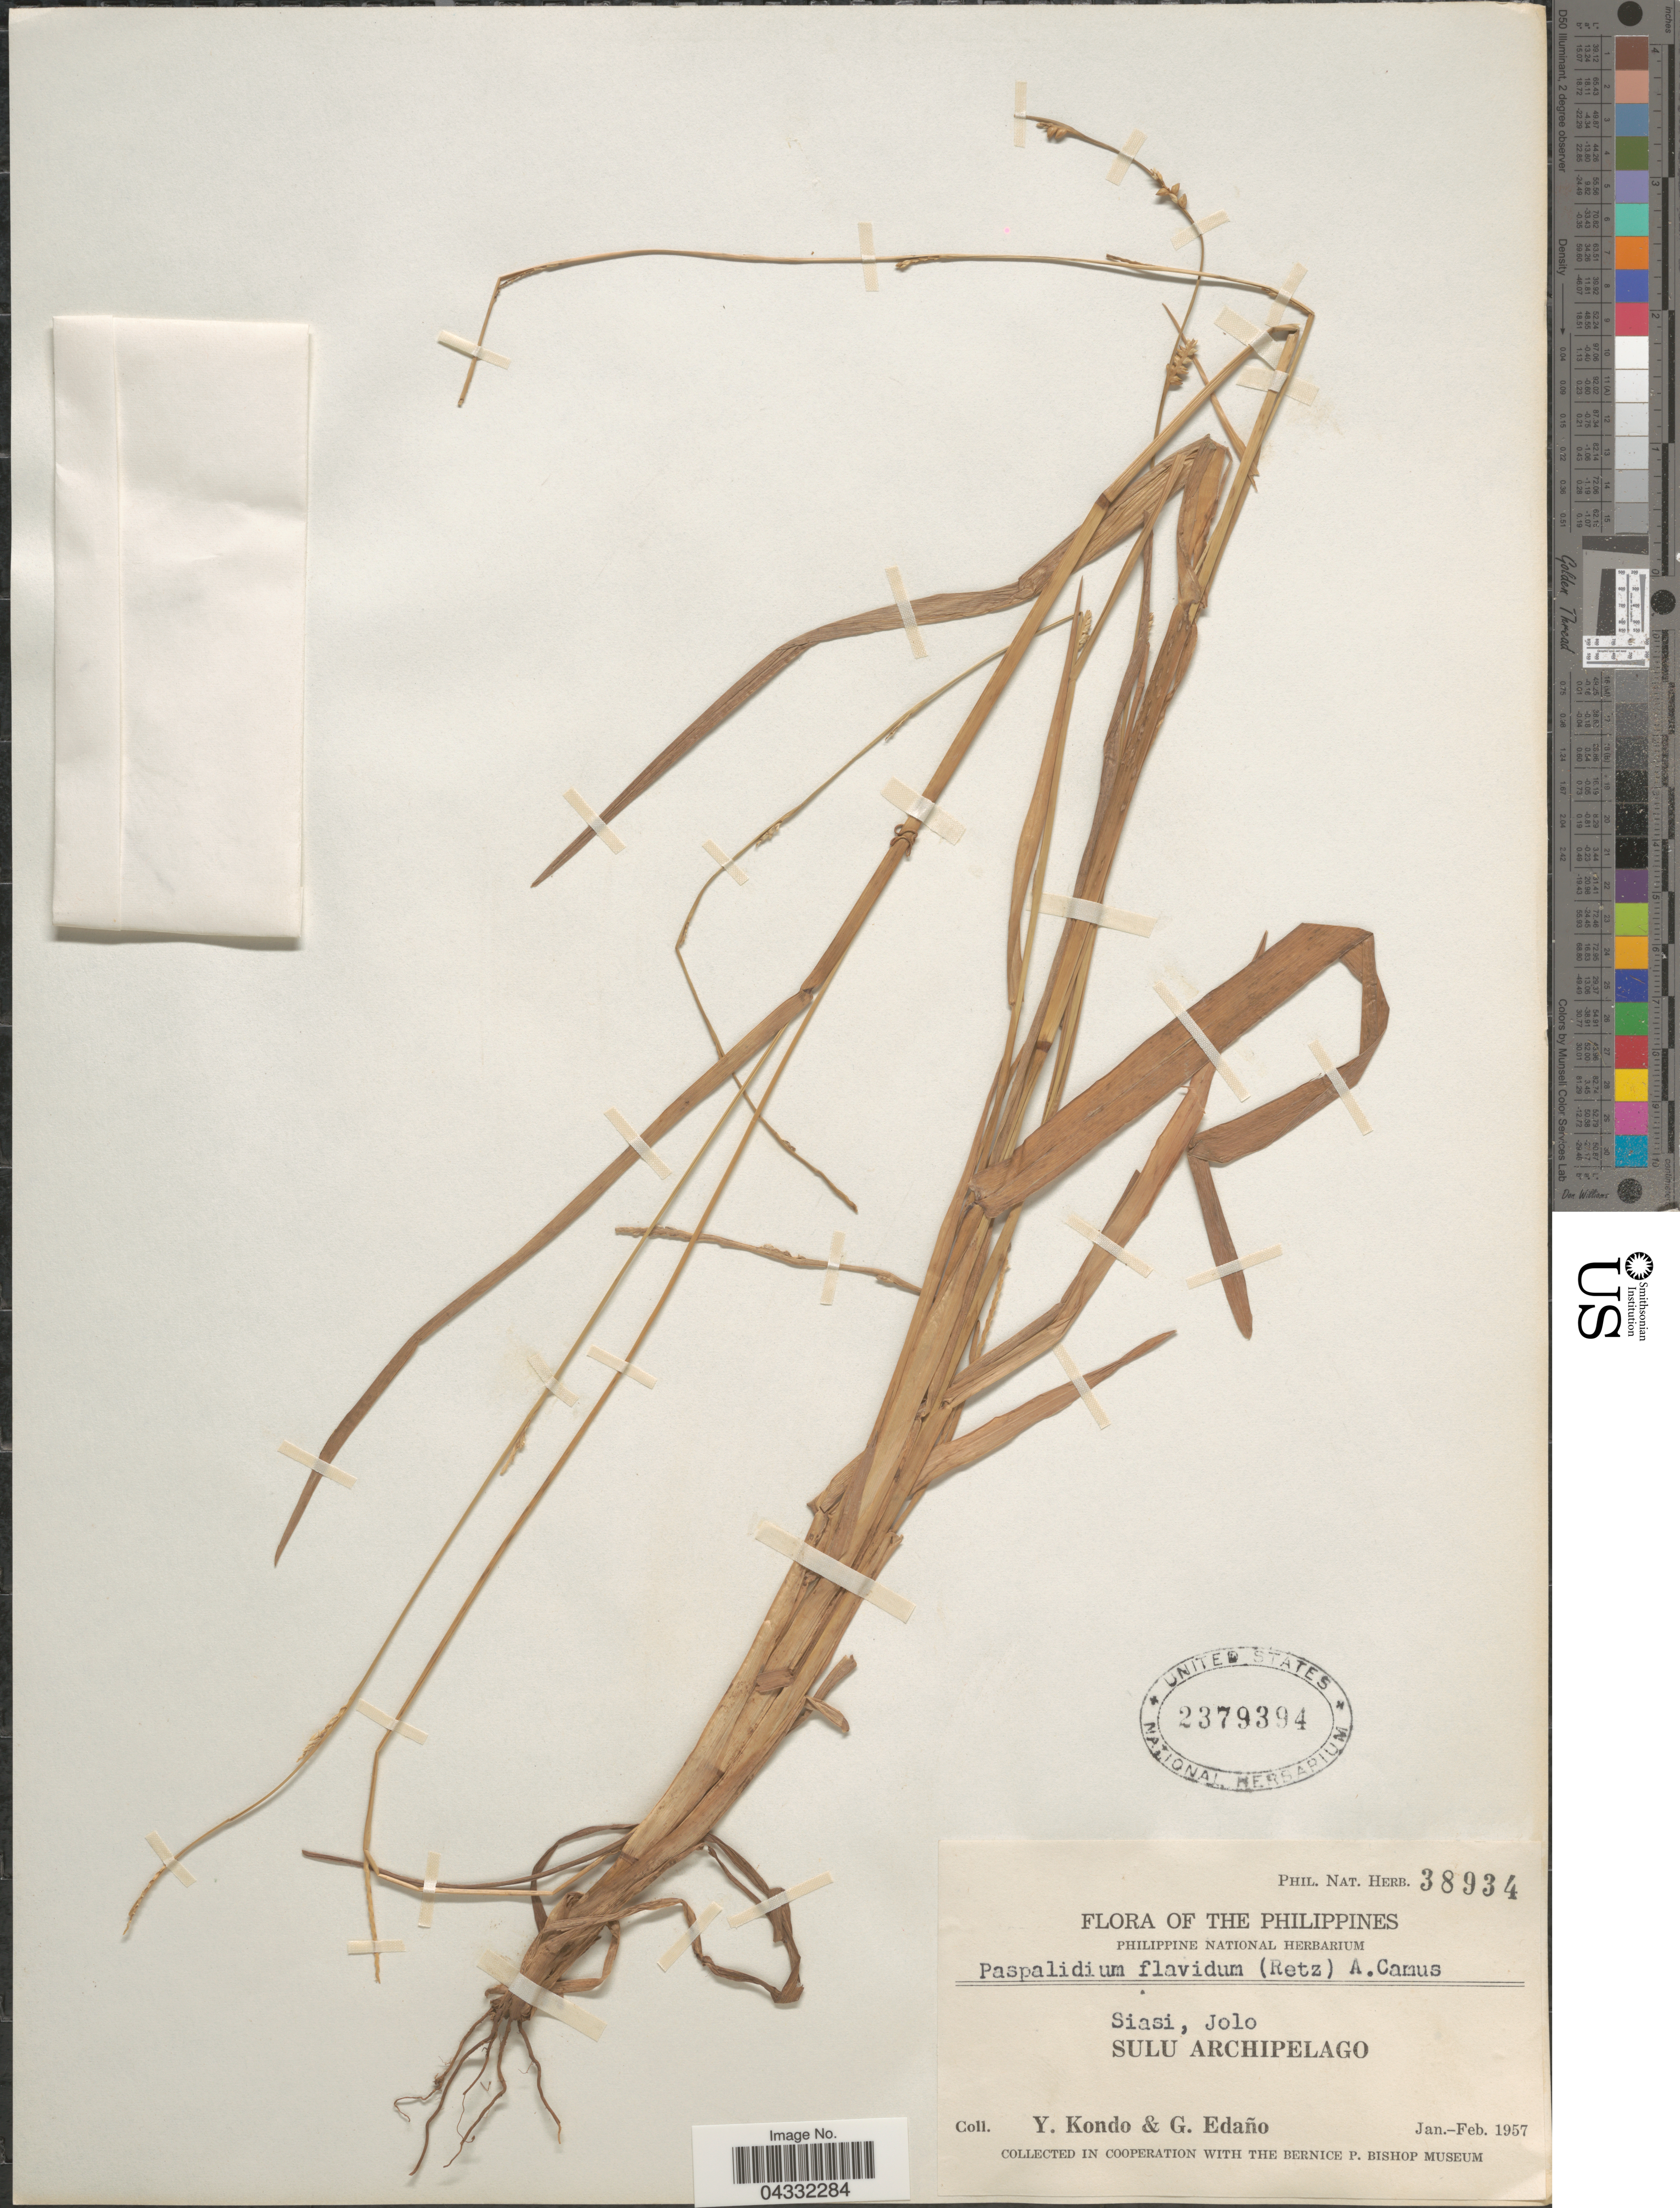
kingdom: Plantae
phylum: Tracheophyta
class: Liliopsida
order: Poales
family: Poaceae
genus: Setaria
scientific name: Setaria flavida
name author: (Retz.) Veldkamp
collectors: Y. Kondo & G. Edaño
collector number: Phil. Nat. Herb. 38934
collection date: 1957-01/1957-02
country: Philippines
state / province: Muslim Mindanao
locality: Siasi, Jolo. Sulu Archipelago.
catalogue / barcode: US 2379394